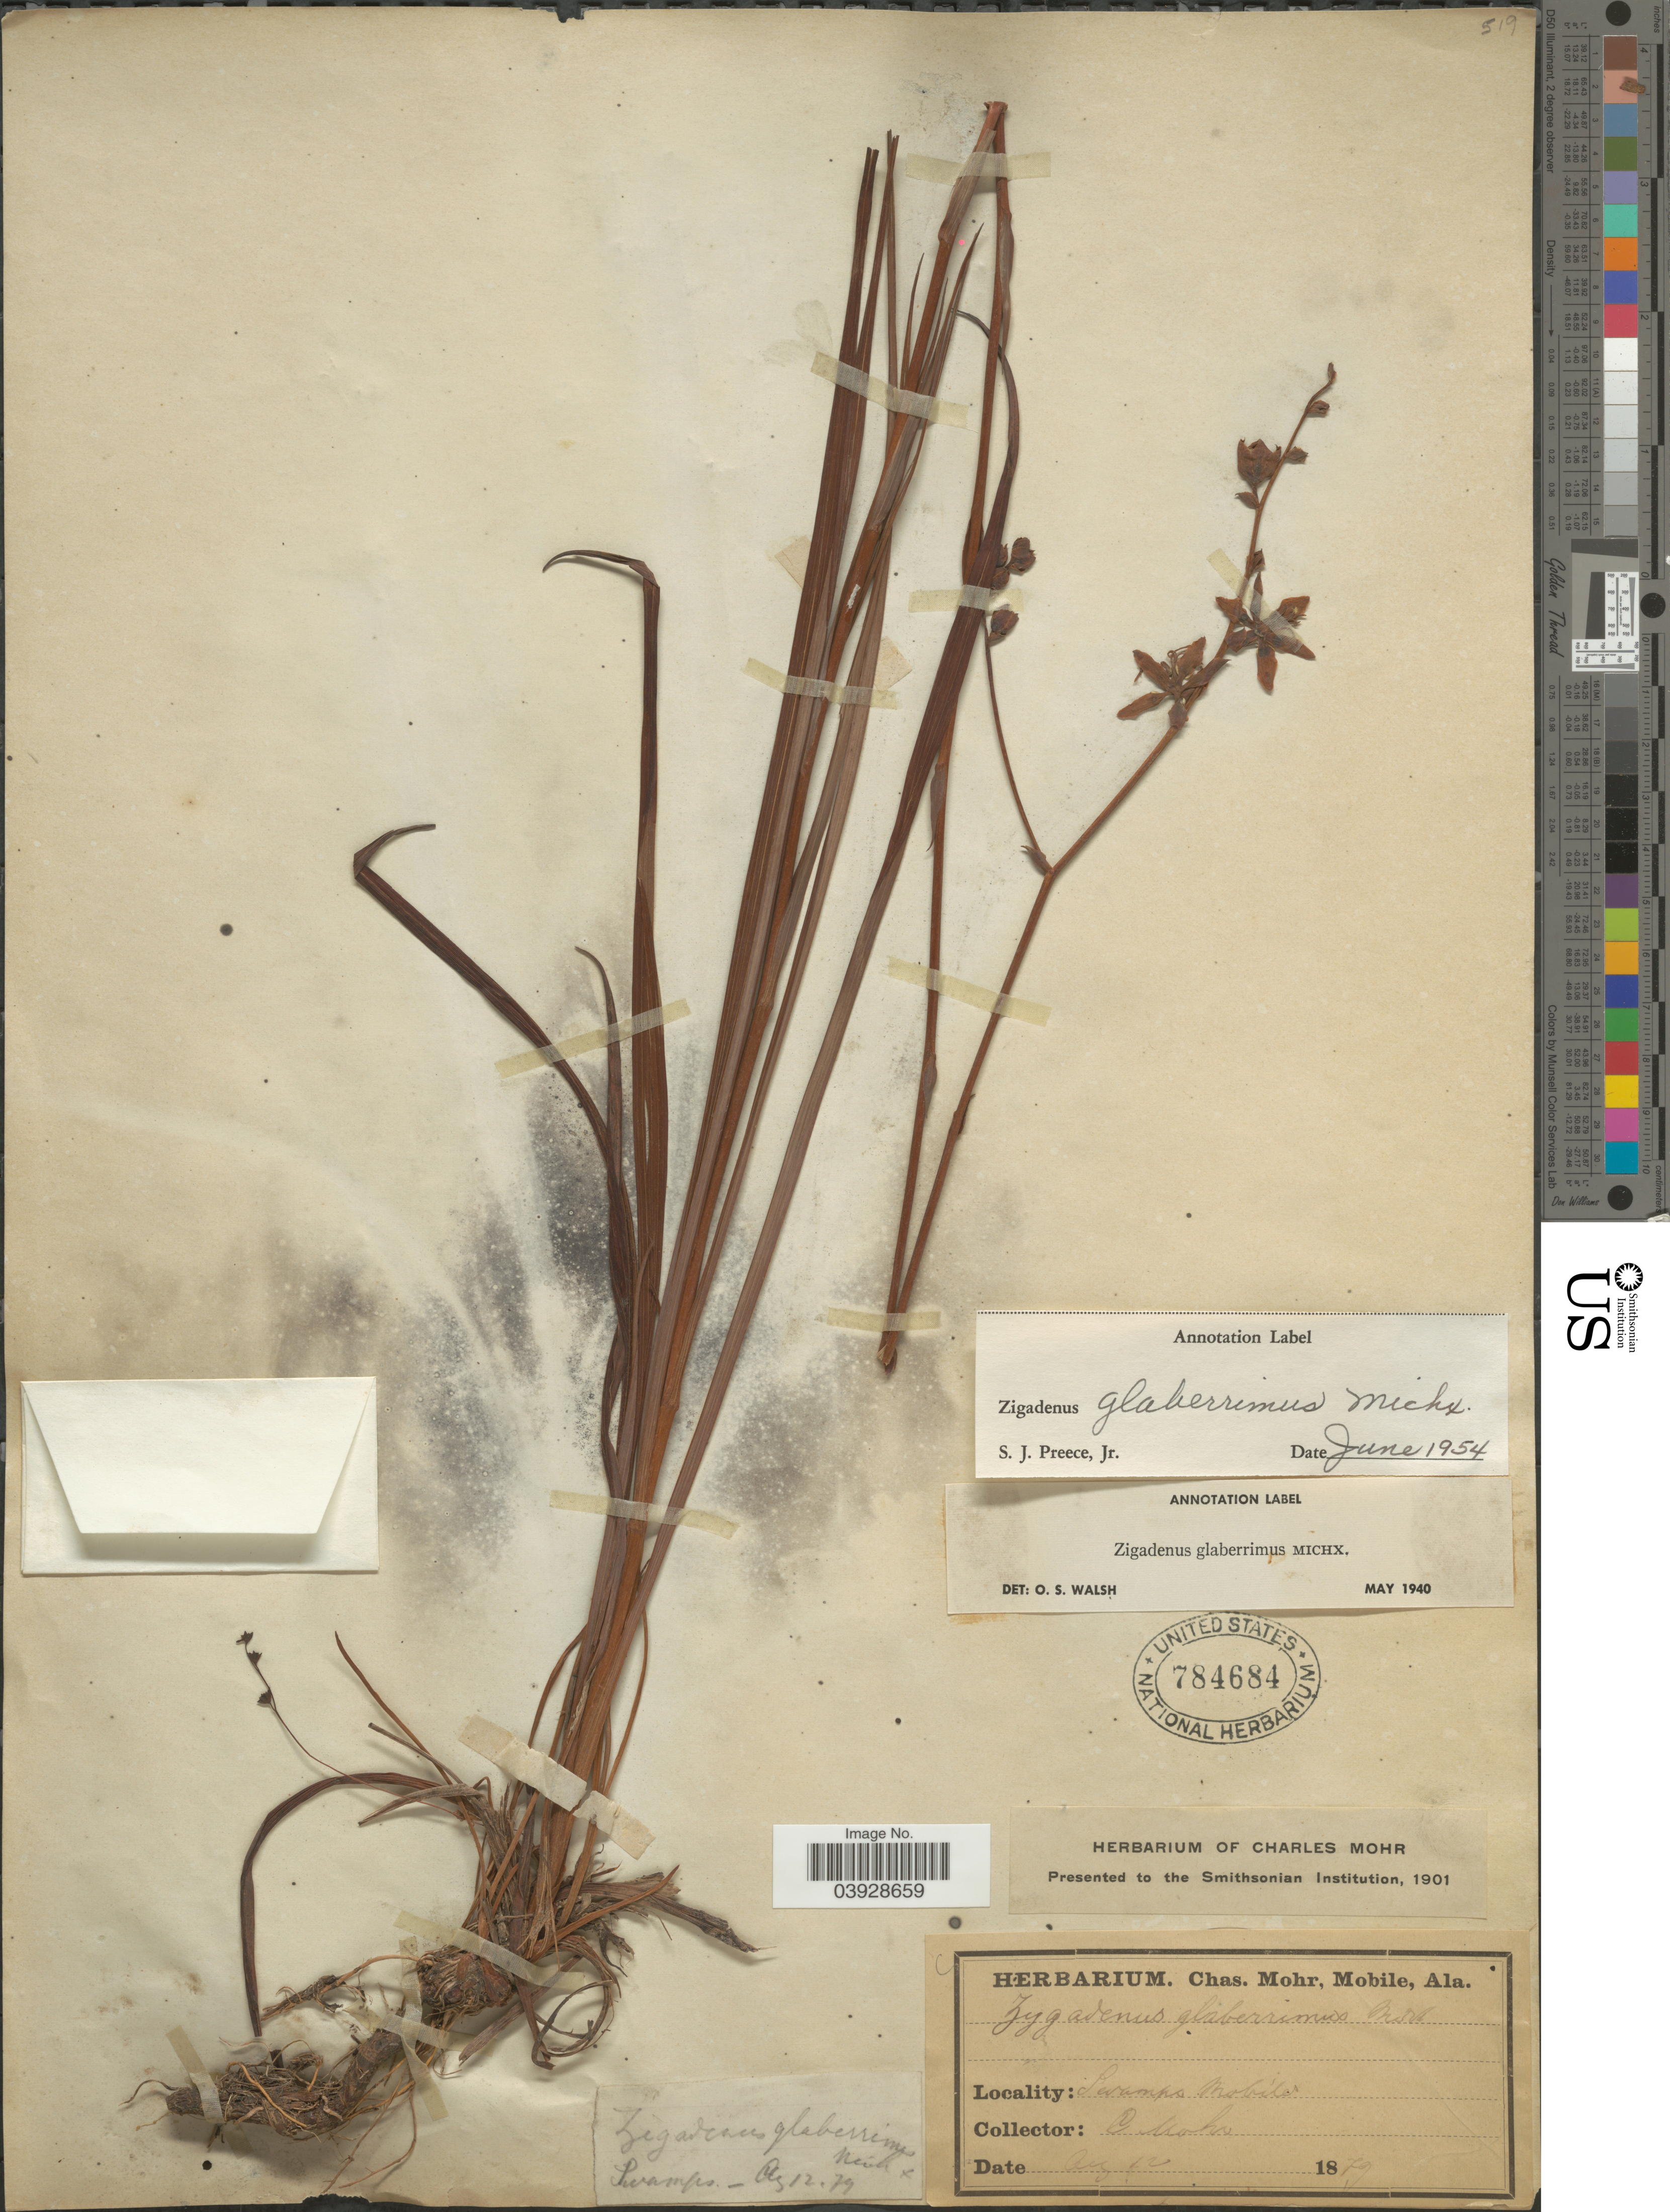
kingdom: Plantae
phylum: Tracheophyta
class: Liliopsida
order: Liliales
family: Melanthiaceae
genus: Zigadenus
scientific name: Zigadenus glaberrimus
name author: Michx.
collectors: C. T. Mohr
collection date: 1879-08-12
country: United States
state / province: Alabama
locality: Swamps Mobile.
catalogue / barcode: US 784684